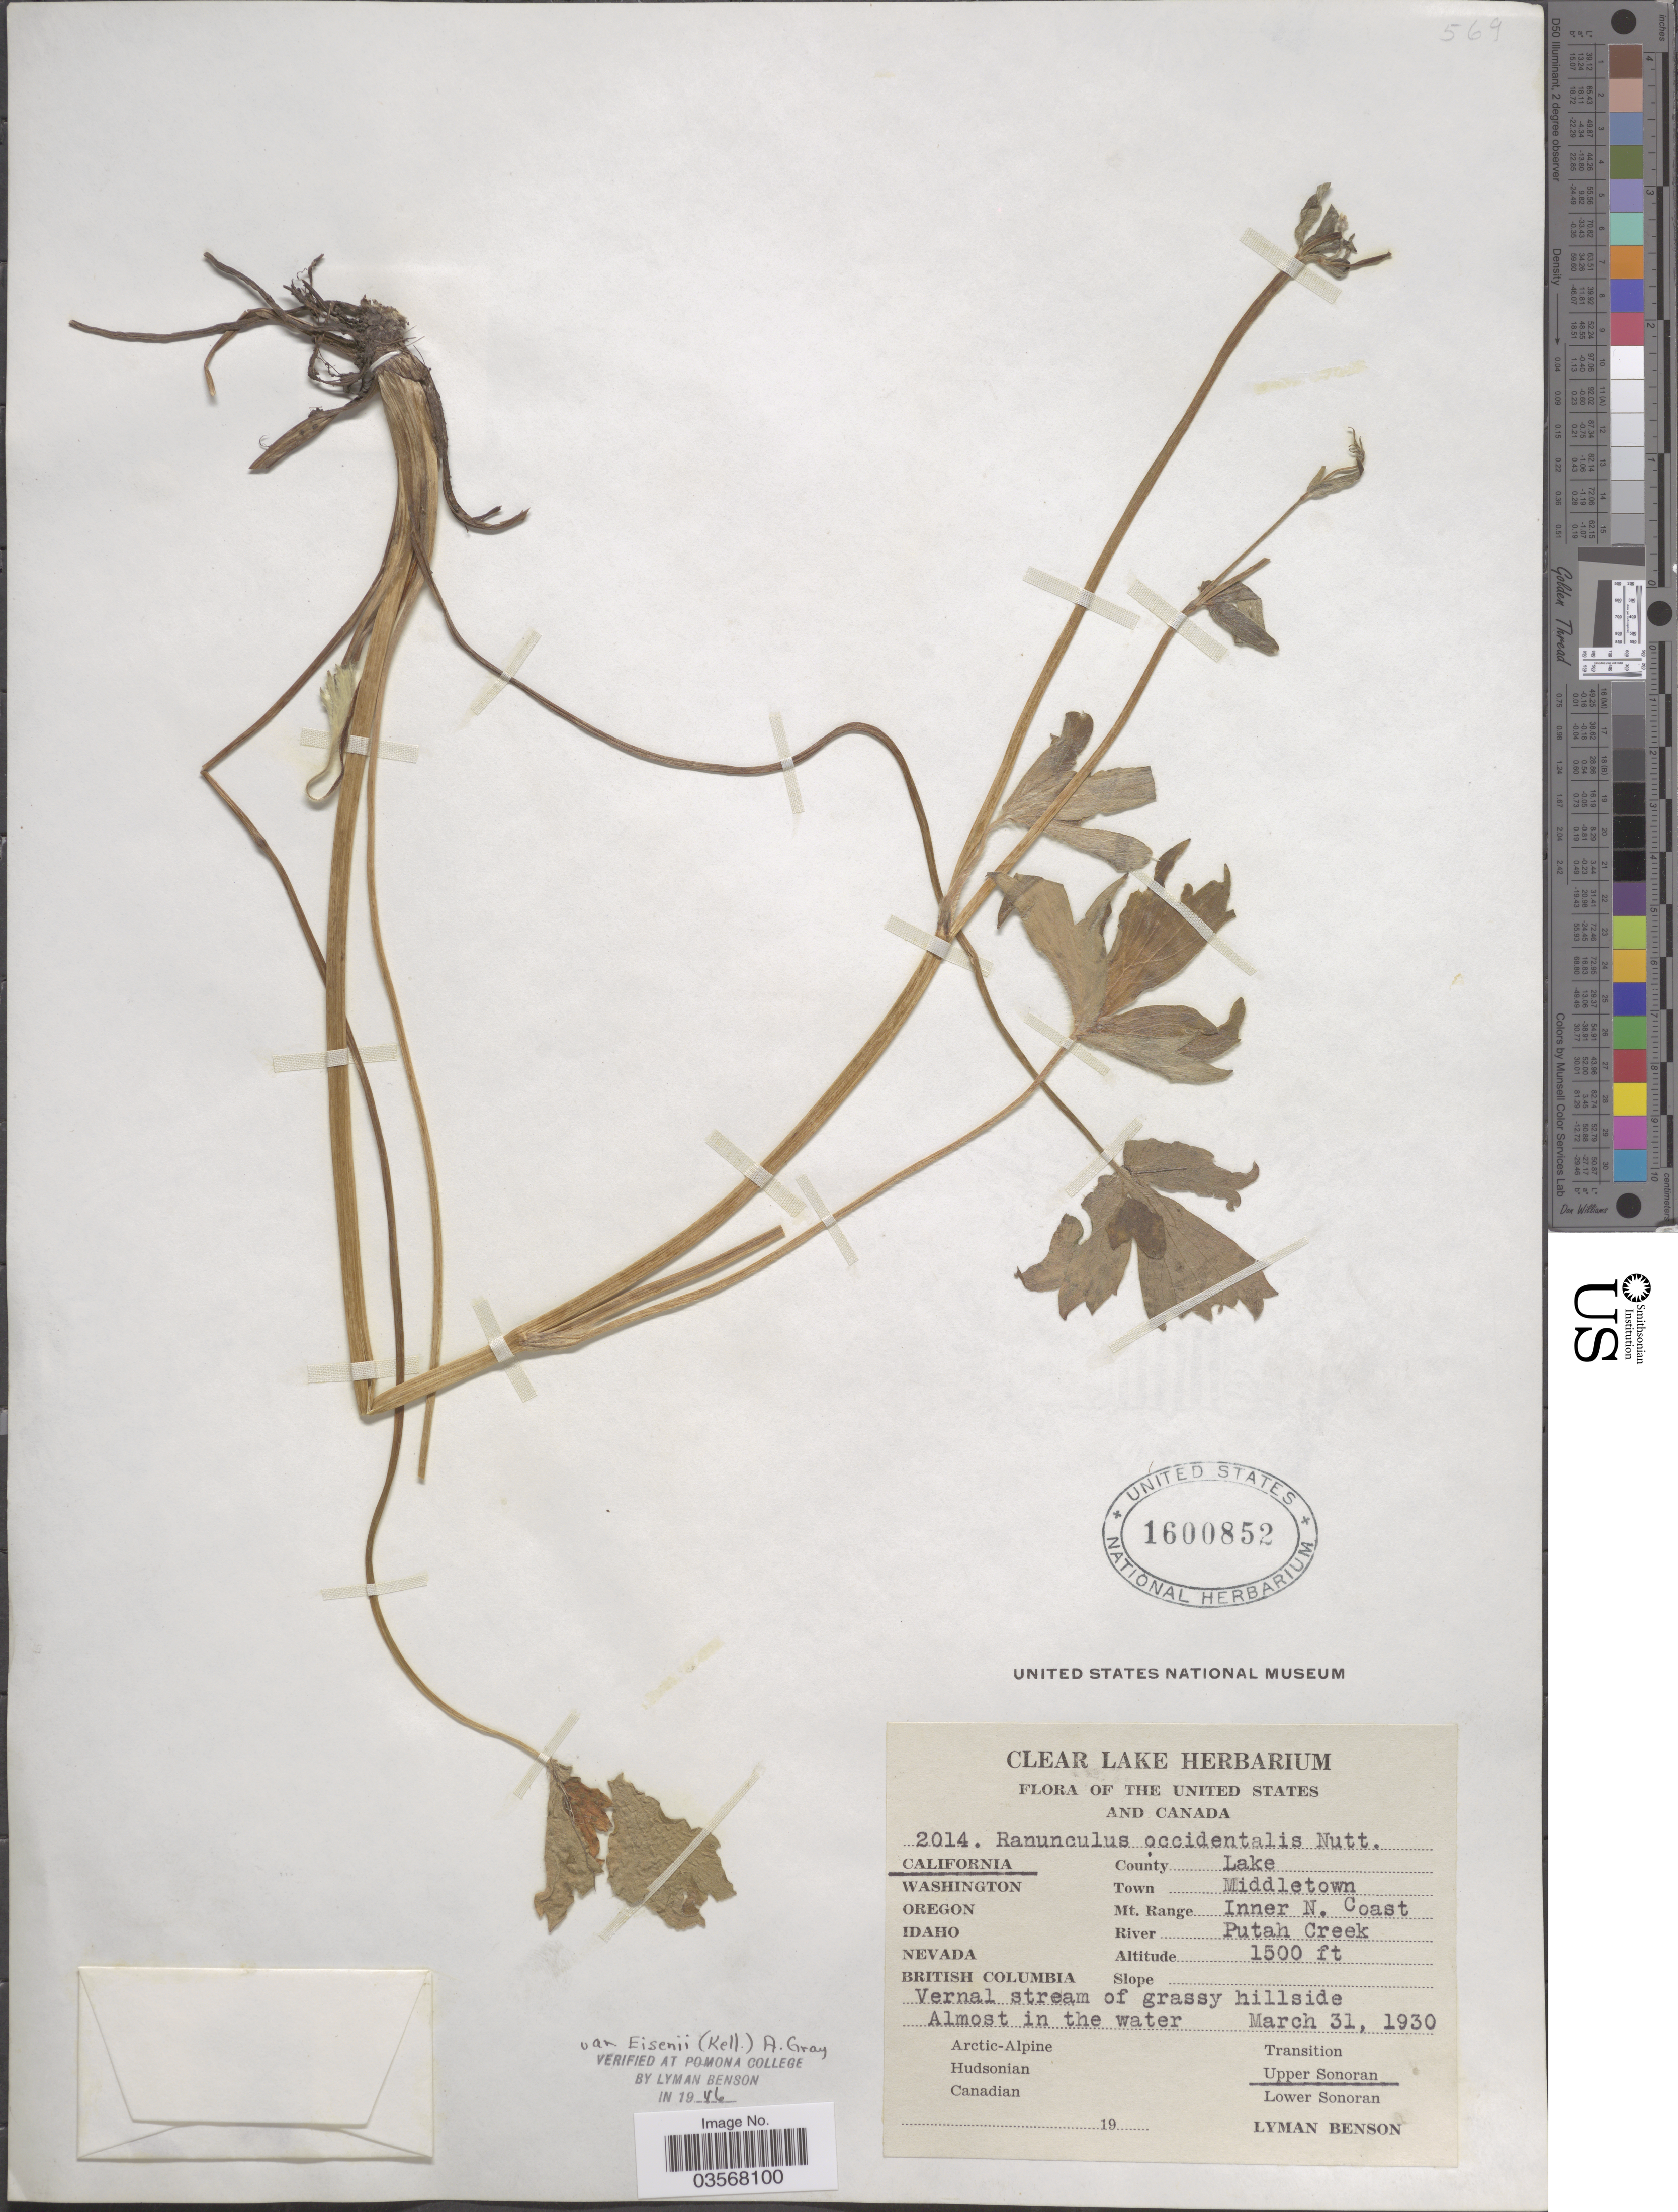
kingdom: Plantae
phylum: Tracheophyta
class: Magnoliopsida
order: Ranunculales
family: Ranunculaceae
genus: Ranunculus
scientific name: Ranunculus occidentalis var. eisenii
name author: Nutt.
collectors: L. D. Benson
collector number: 2014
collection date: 1930-03-31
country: United States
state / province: California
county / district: Lake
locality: County Lake. Town Middletown. Mt. Range Inner N. Coast. River Putah Creek. Upper Sonoran.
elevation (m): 457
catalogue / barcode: US 1600852